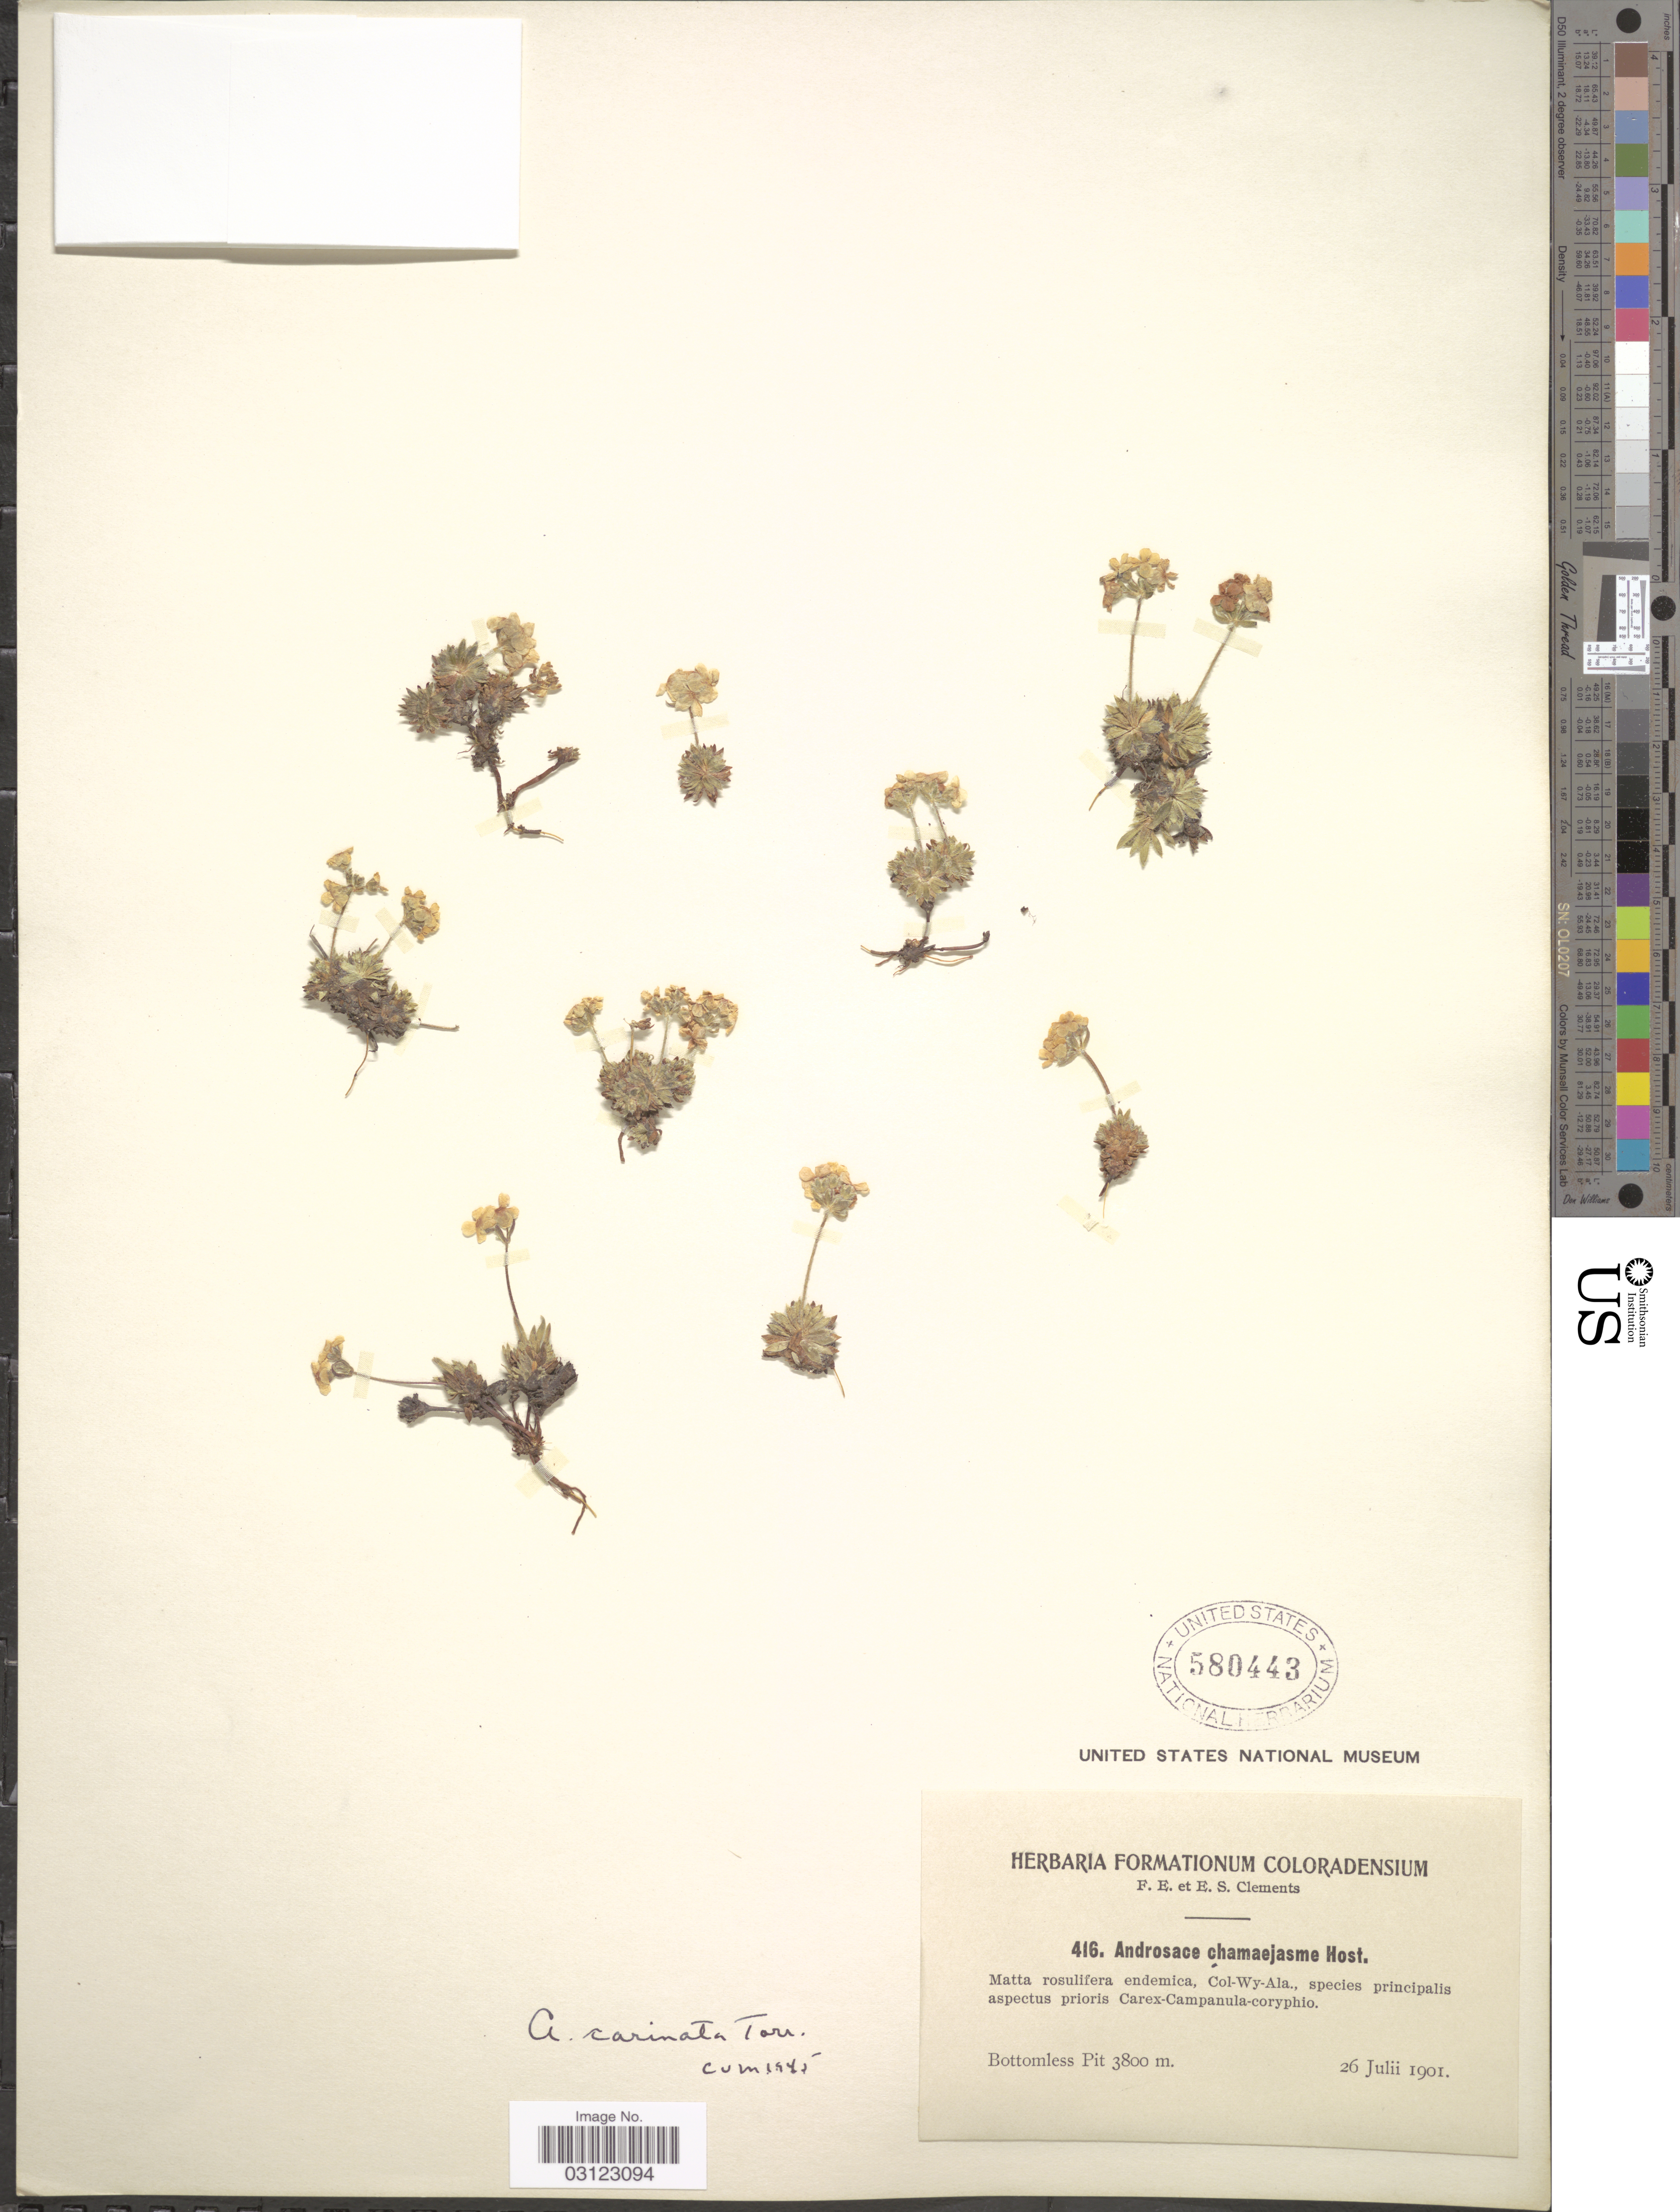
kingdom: Plantae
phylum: Tracheophyta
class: Magnoliopsida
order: Ericales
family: Primulaceae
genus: Androsace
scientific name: Androsace carinata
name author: Torr.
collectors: F. E. Clements & E. S. Clements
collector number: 416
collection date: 1901-07-26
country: United States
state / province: Colorado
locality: Bottomless Pit.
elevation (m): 3800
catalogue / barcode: US 580443